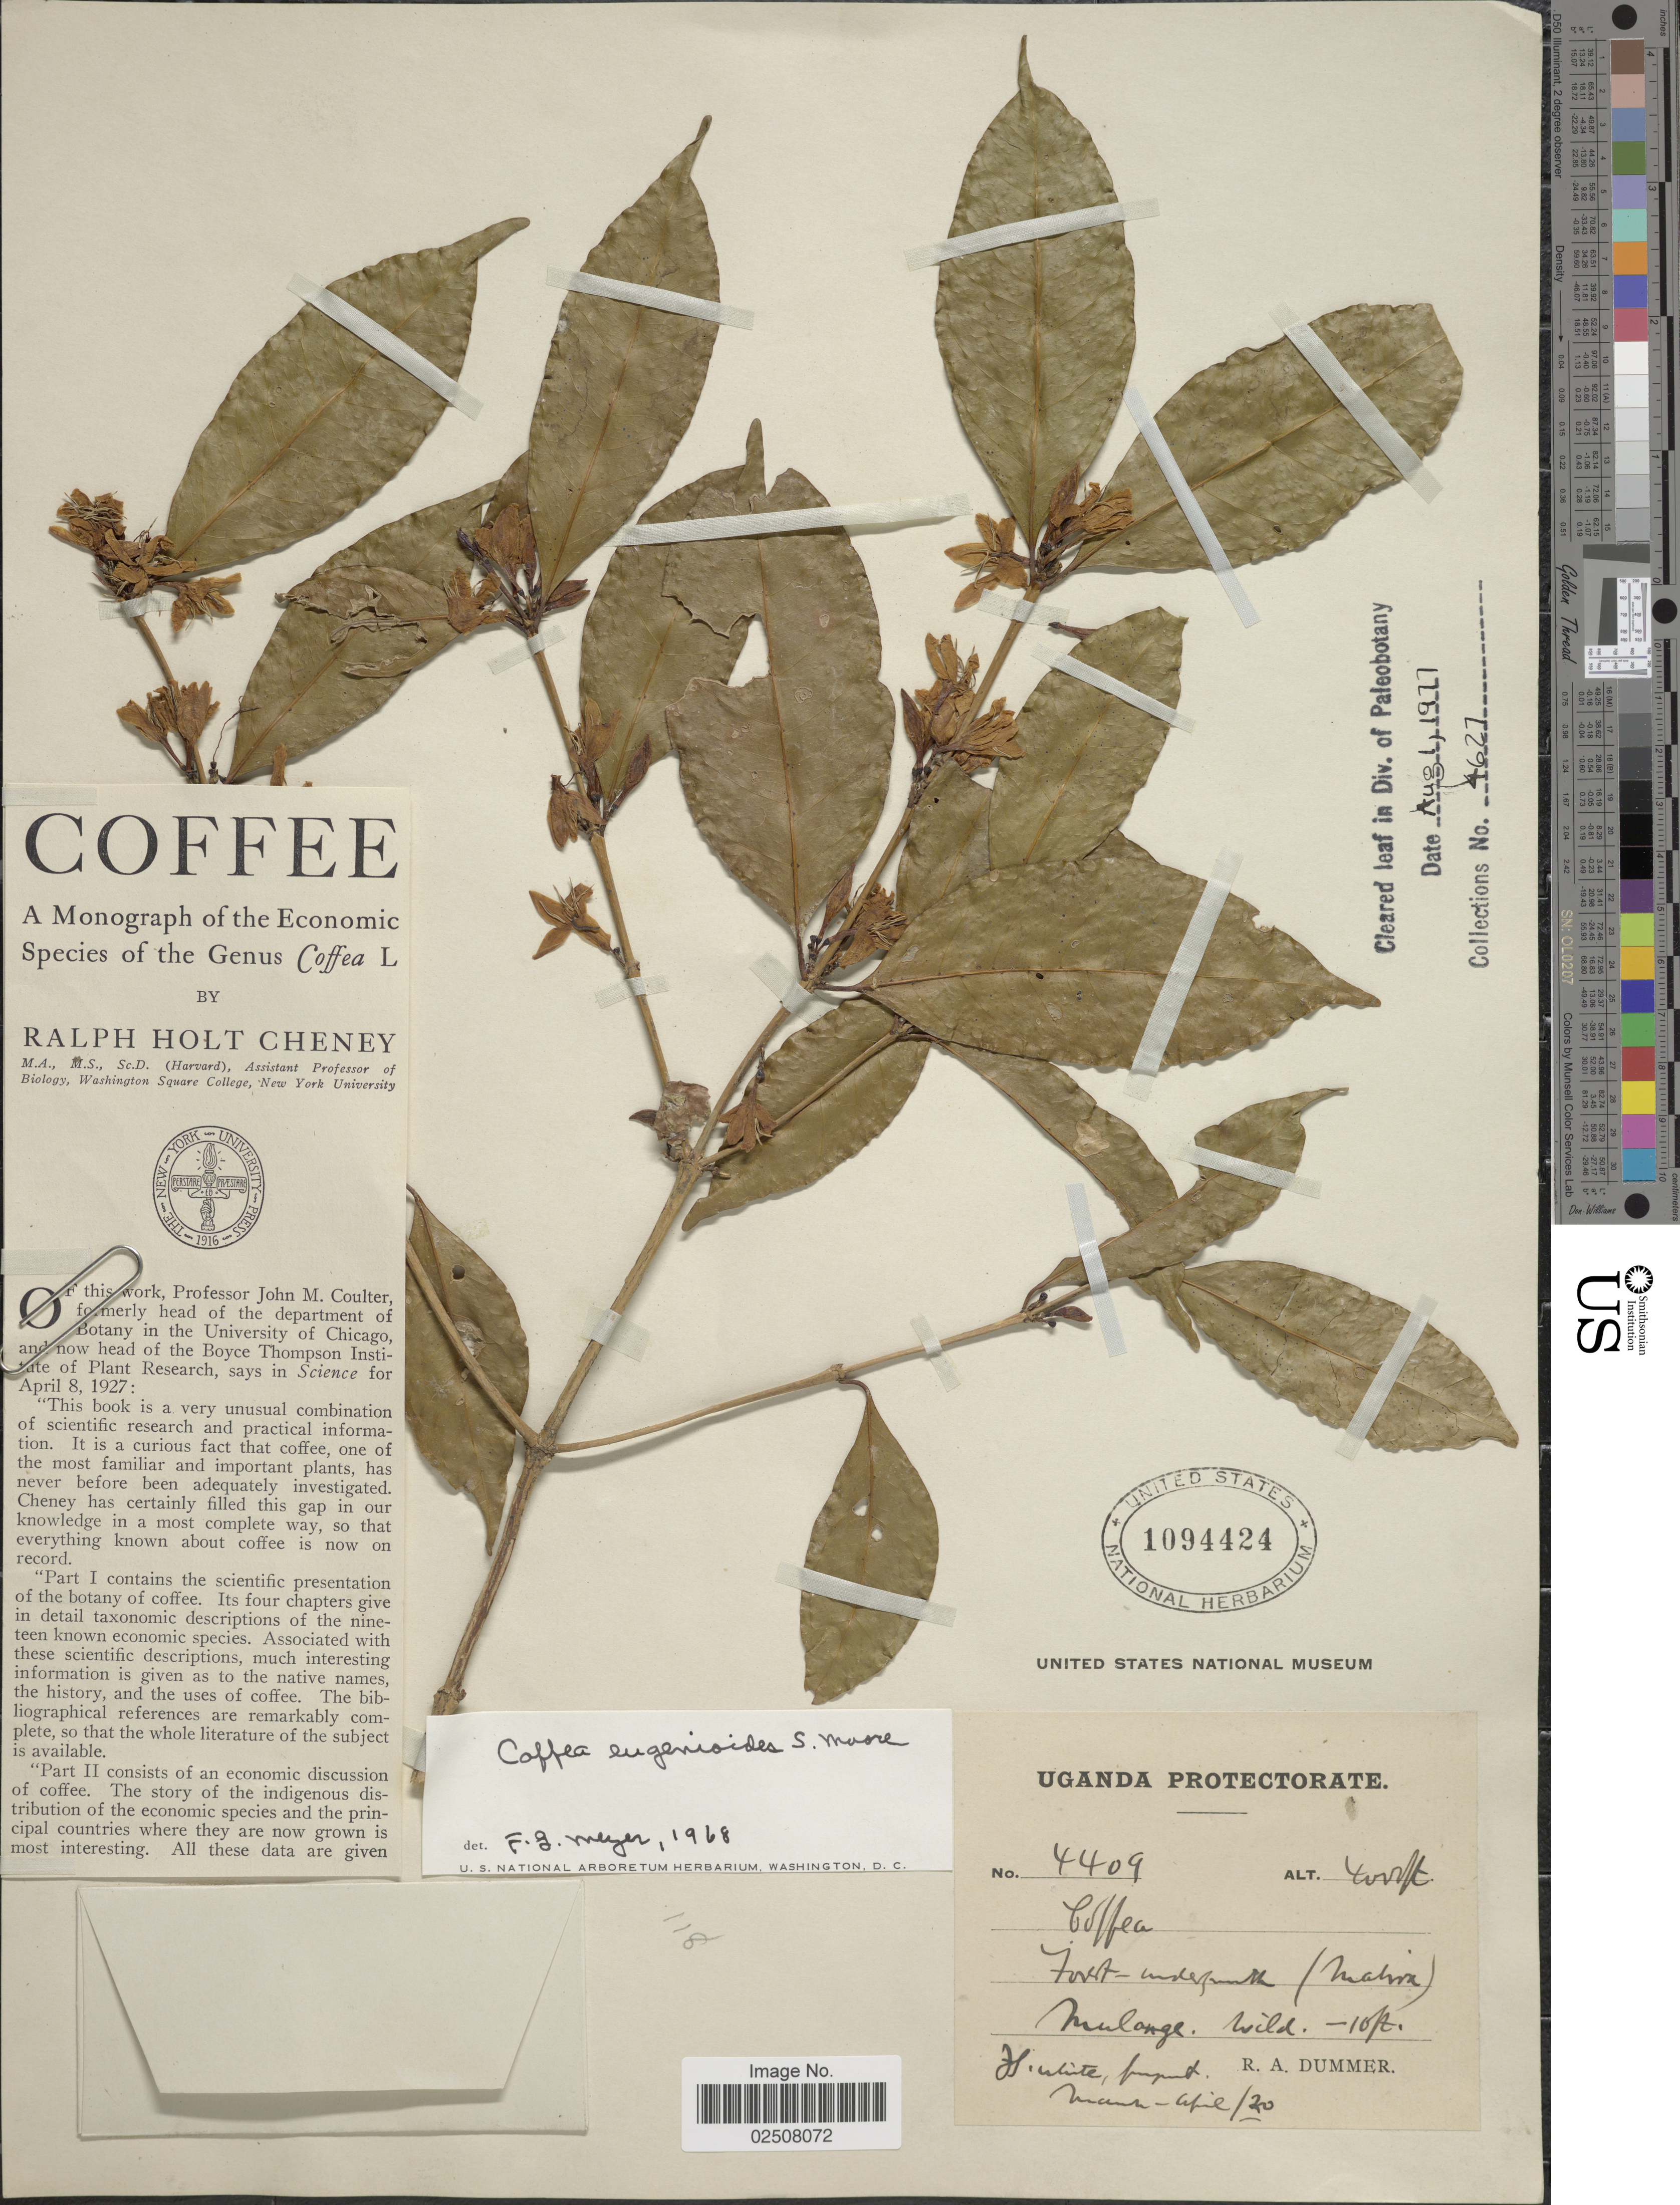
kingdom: Plantae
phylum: Tracheophyta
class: Magnoliopsida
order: Gentianales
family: Rubiaceae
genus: Coffea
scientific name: Coffea eugenioides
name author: S. Moore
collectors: R. Dümmer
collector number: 4409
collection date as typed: Transcribed d/m/y: /3/20 to /4/20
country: Uganda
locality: (Mabira) Mulange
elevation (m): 1219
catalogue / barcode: US 1094424